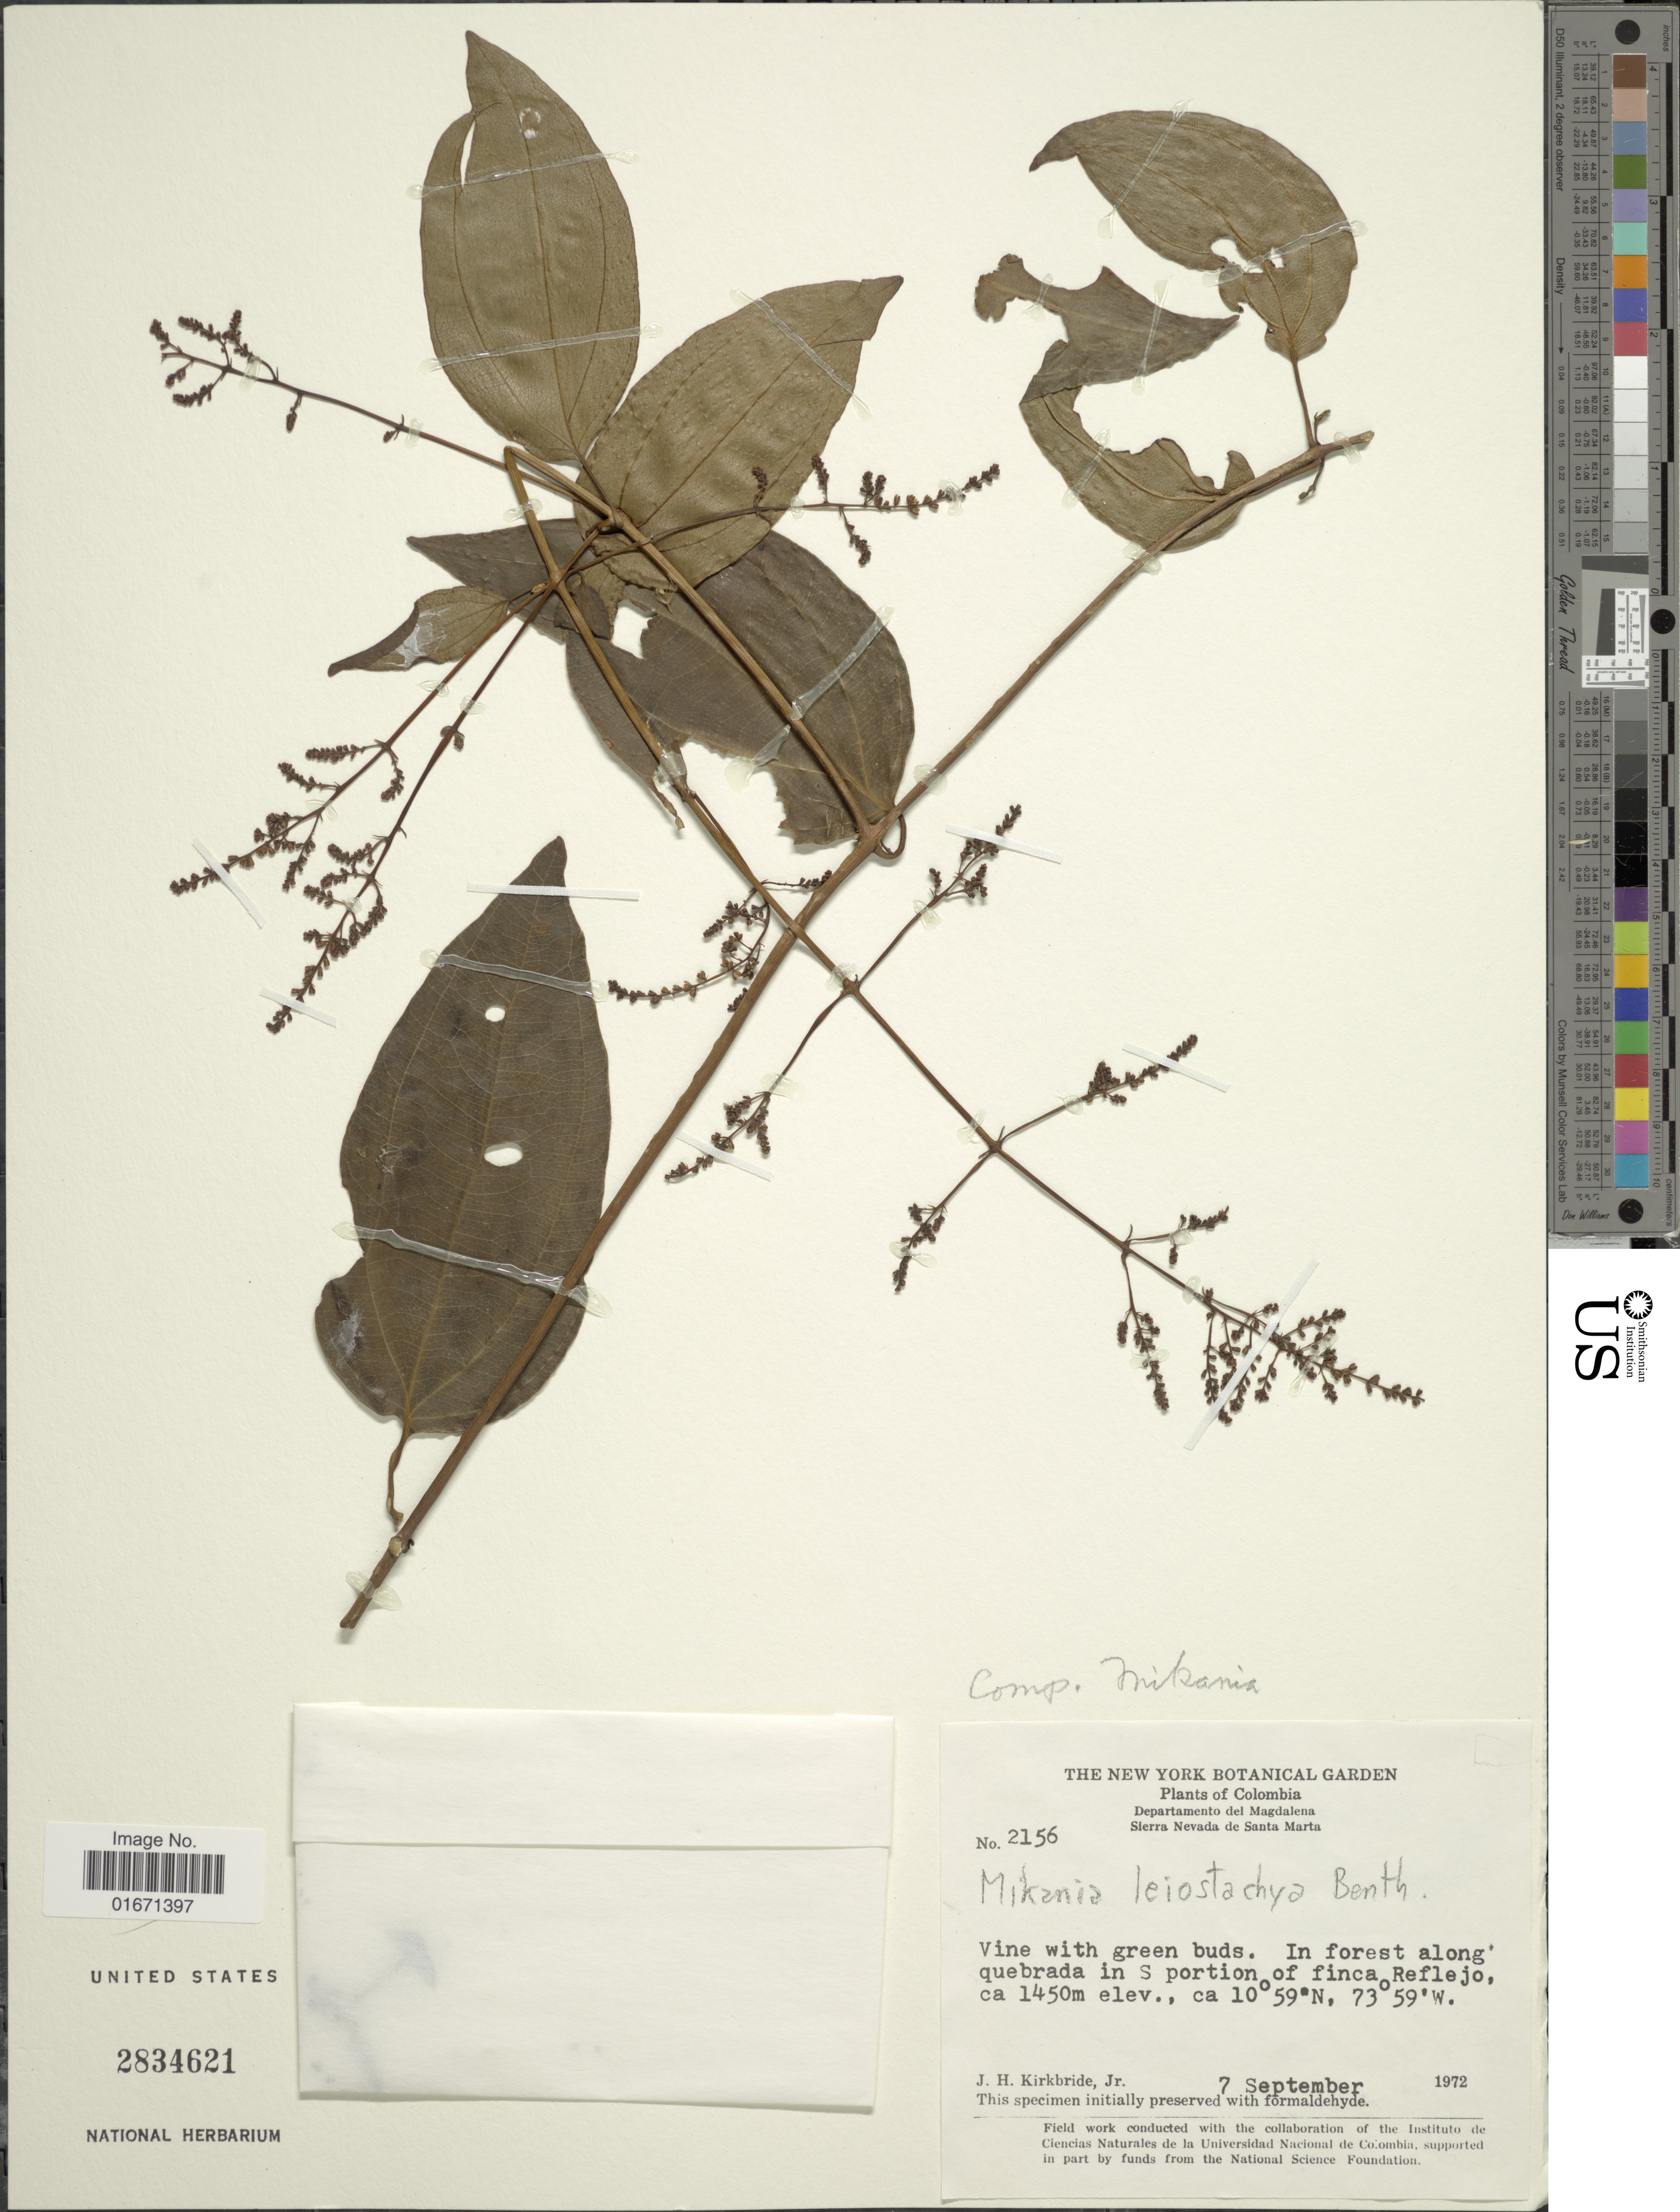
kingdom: Plantae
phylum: Tracheophyta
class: Magnoliopsida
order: Asterales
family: Asteraceae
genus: Mikania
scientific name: Mikania leiostachya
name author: Benth.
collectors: J. H. Kirkbride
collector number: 2156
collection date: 1972-09-07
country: Colombia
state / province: Magdalena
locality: Departamento del Magdalena. Sierra Nevada de Santa Marta. In forest along quebrada in S portion of finca Reflejo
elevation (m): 1450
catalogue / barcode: US 2834621